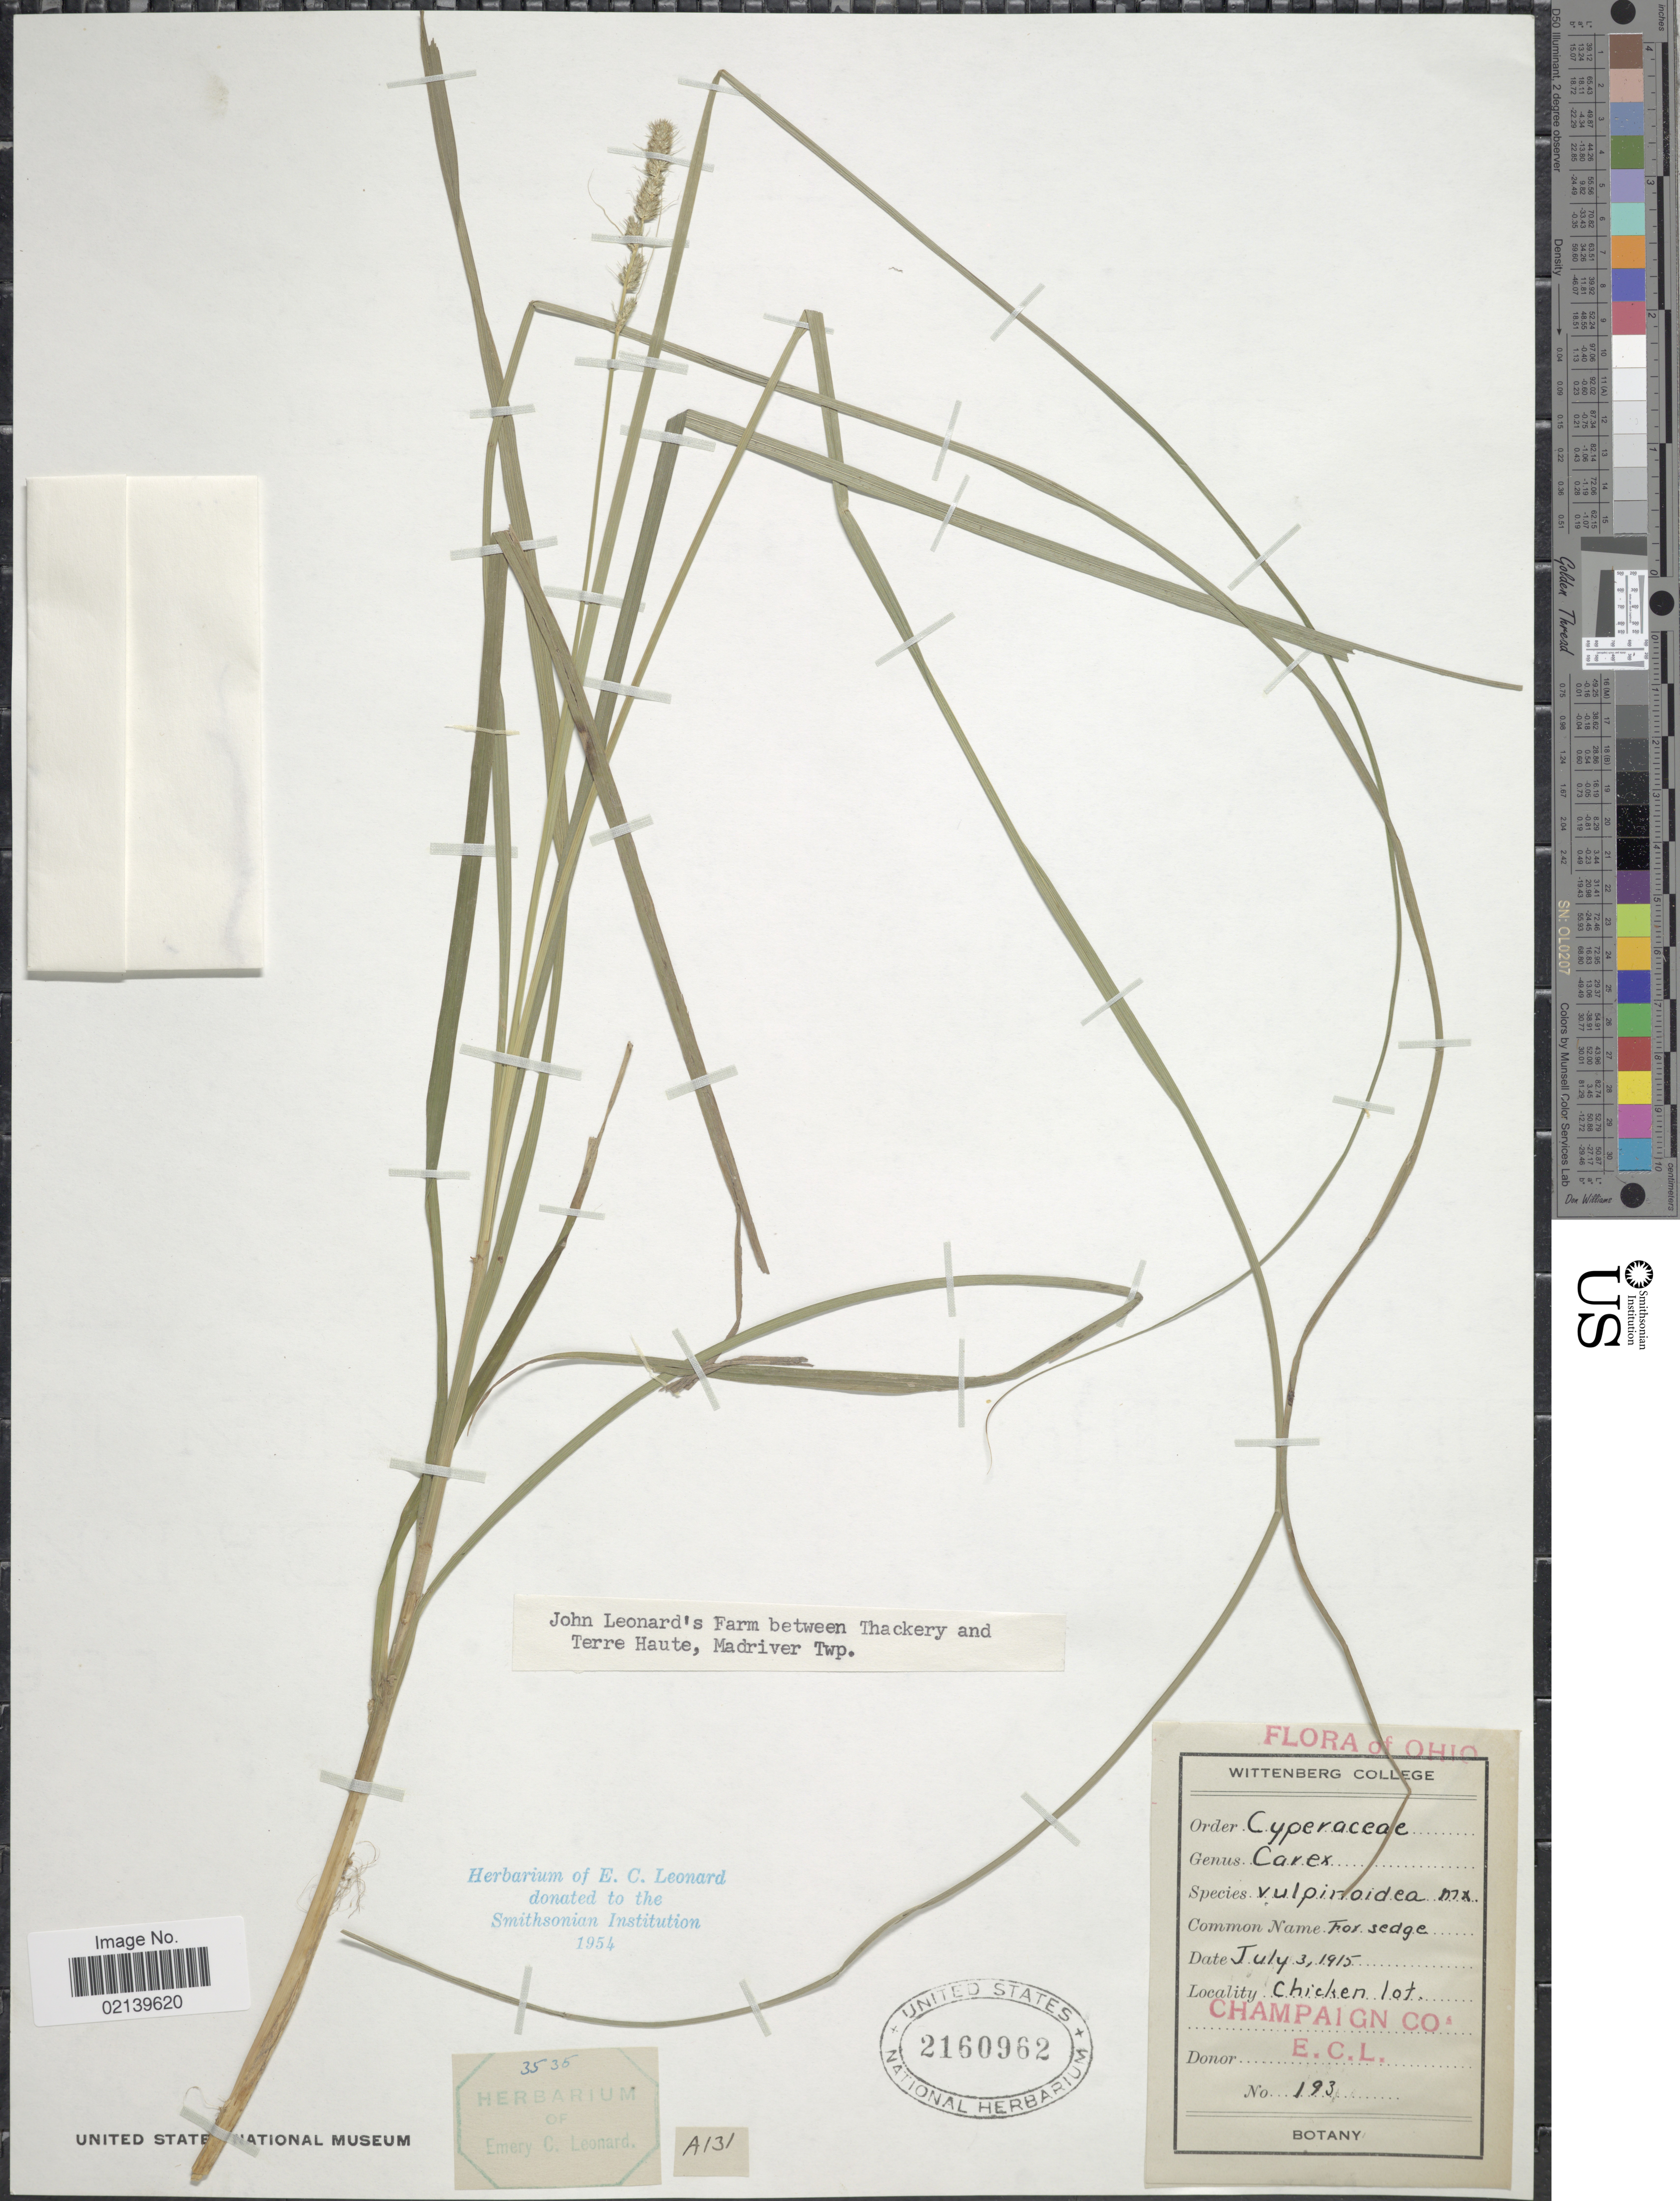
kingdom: Plantae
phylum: Tracheophyta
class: Liliopsida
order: Poales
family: Cyperaceae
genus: Carex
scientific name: Carex vulpinoidea Michx.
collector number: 193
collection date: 1915-07-03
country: United States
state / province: Ohio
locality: Champaign Co., Chicken Lot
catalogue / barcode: US 2160962